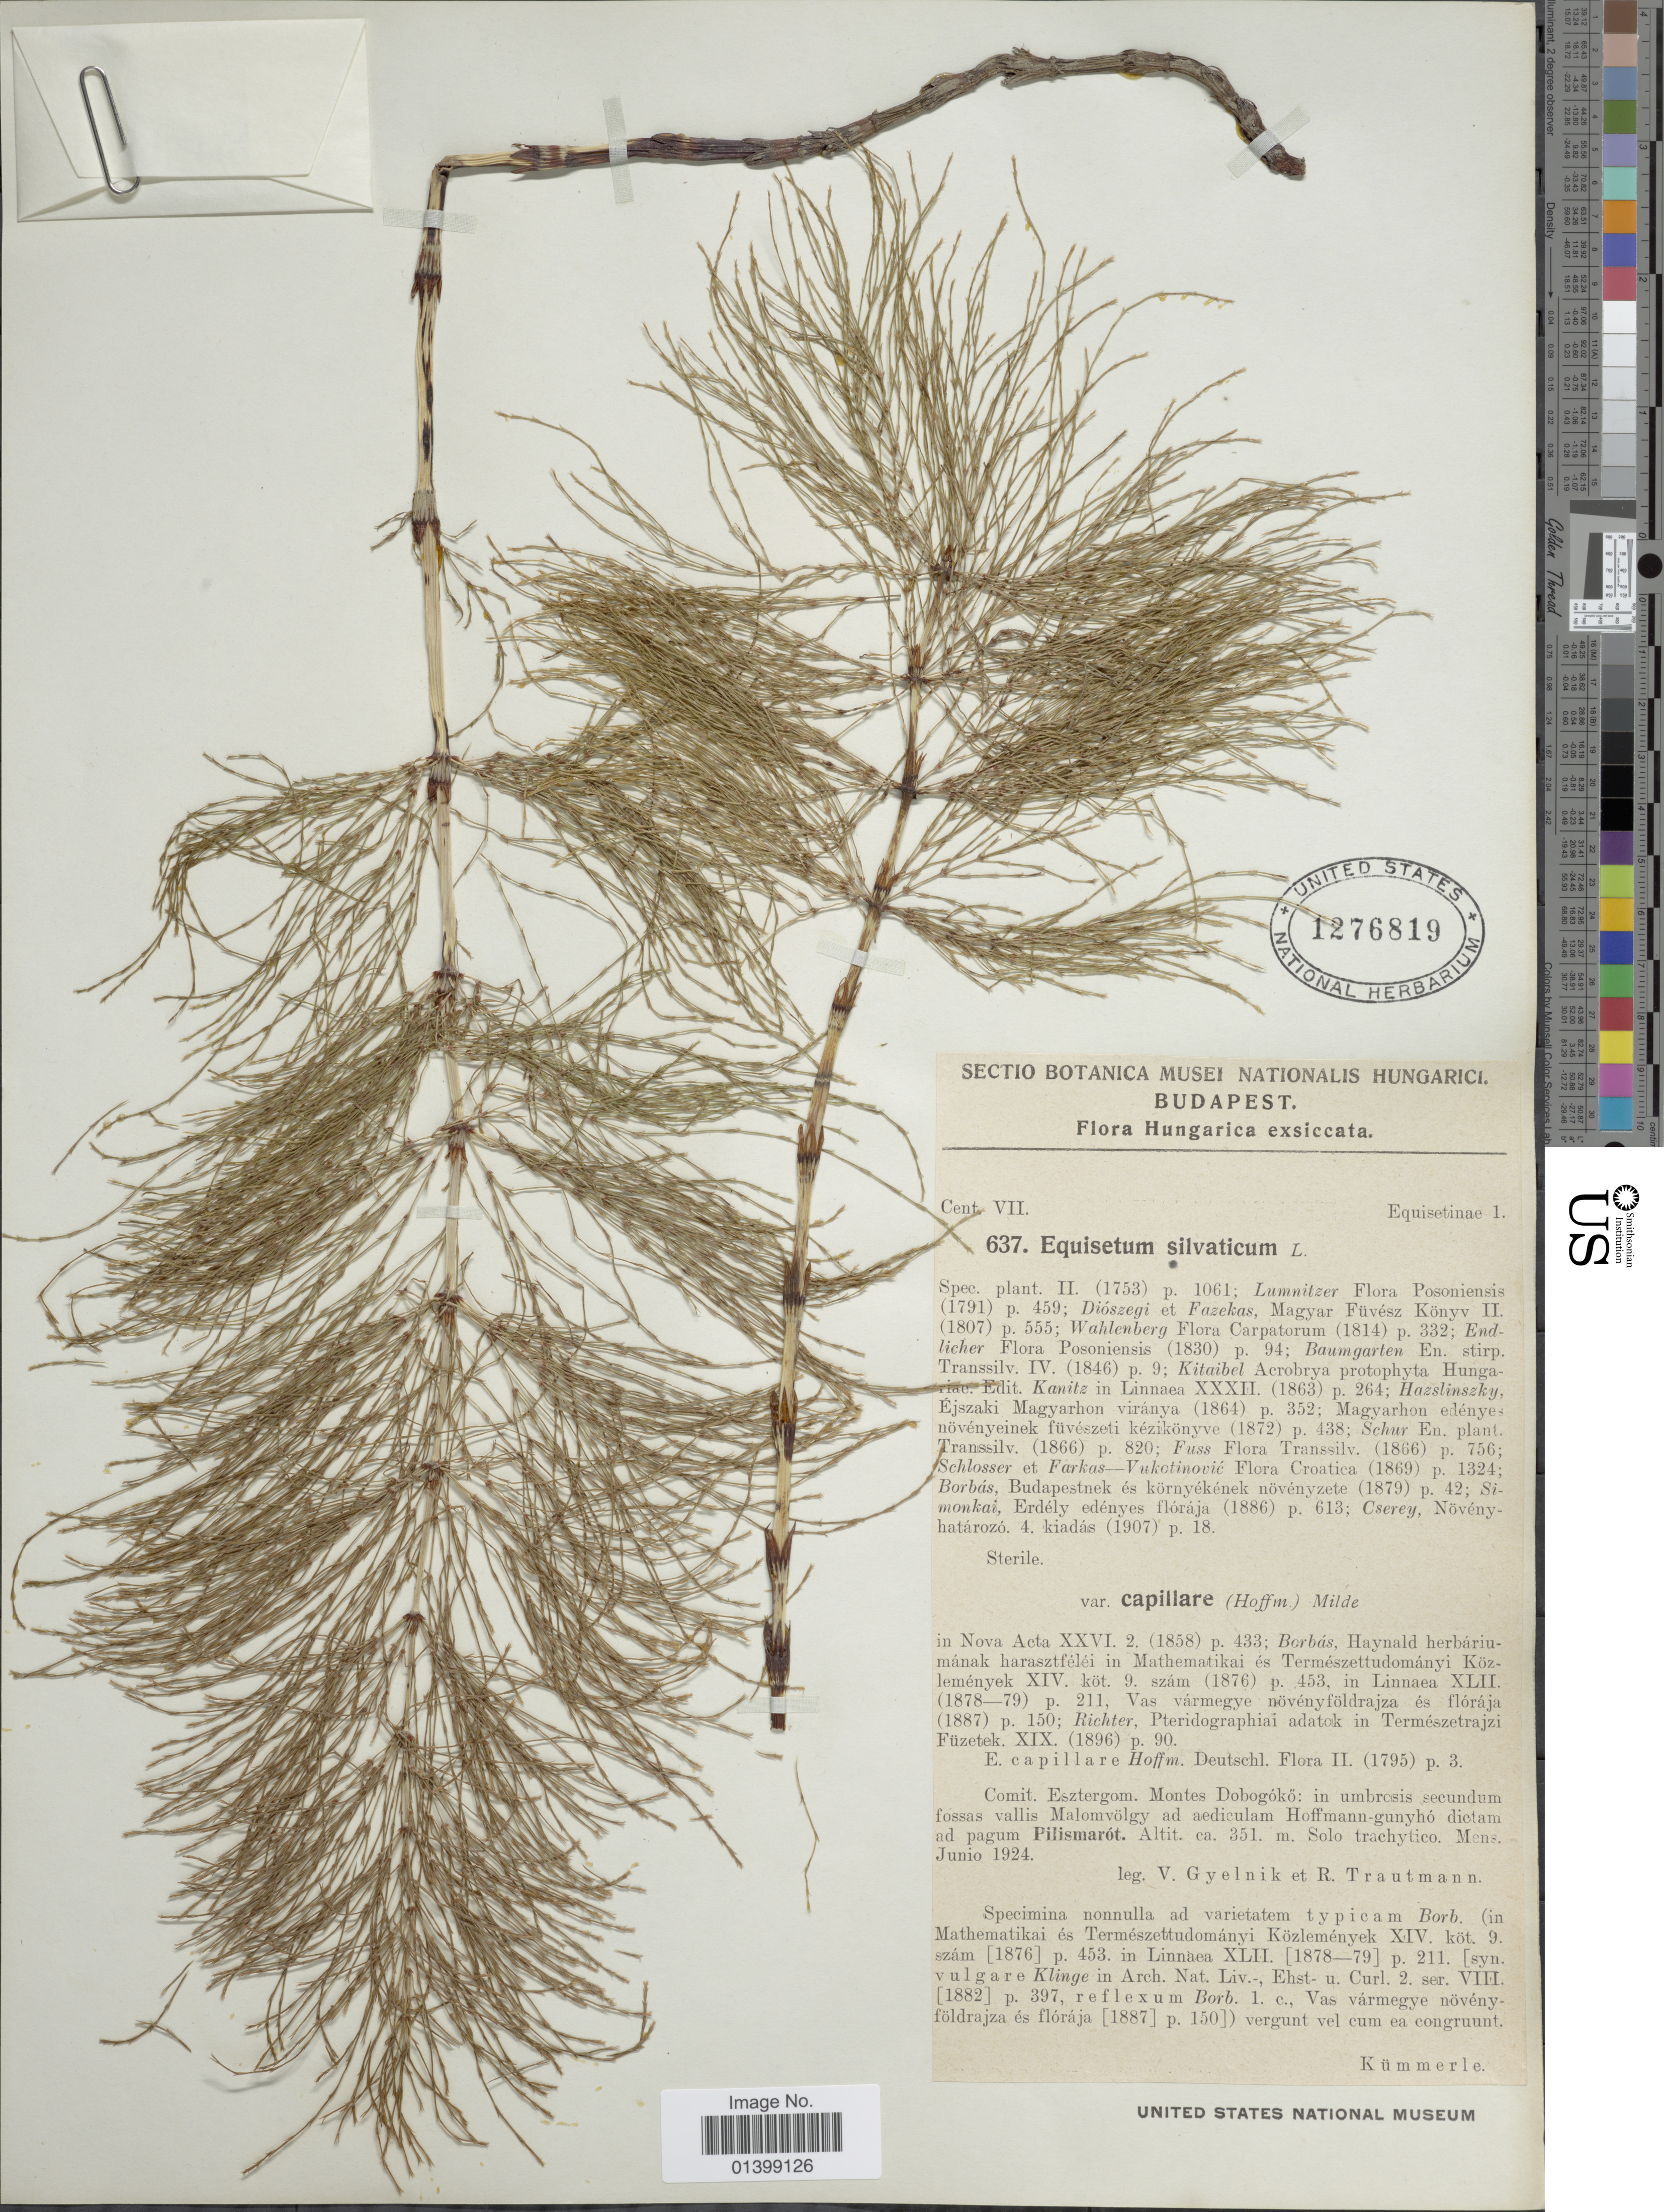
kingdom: Plantae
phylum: Tracheophyta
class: Polypodiopsida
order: Equisetales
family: Equisetaceae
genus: Equisetum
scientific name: Equisetum sylvaticum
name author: L.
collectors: V. Gyelnik & R. Trautmann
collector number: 637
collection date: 1924-06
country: Hungary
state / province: Budapest, Capital District of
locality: Comit, Esztergom. Montes Dobogókó: in umbrosis secundum fossas vallis Malomvölgy ad aediculam Hoffmann-gunyhó dictam ad pagum Pilismarót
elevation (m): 351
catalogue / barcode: US 1276819